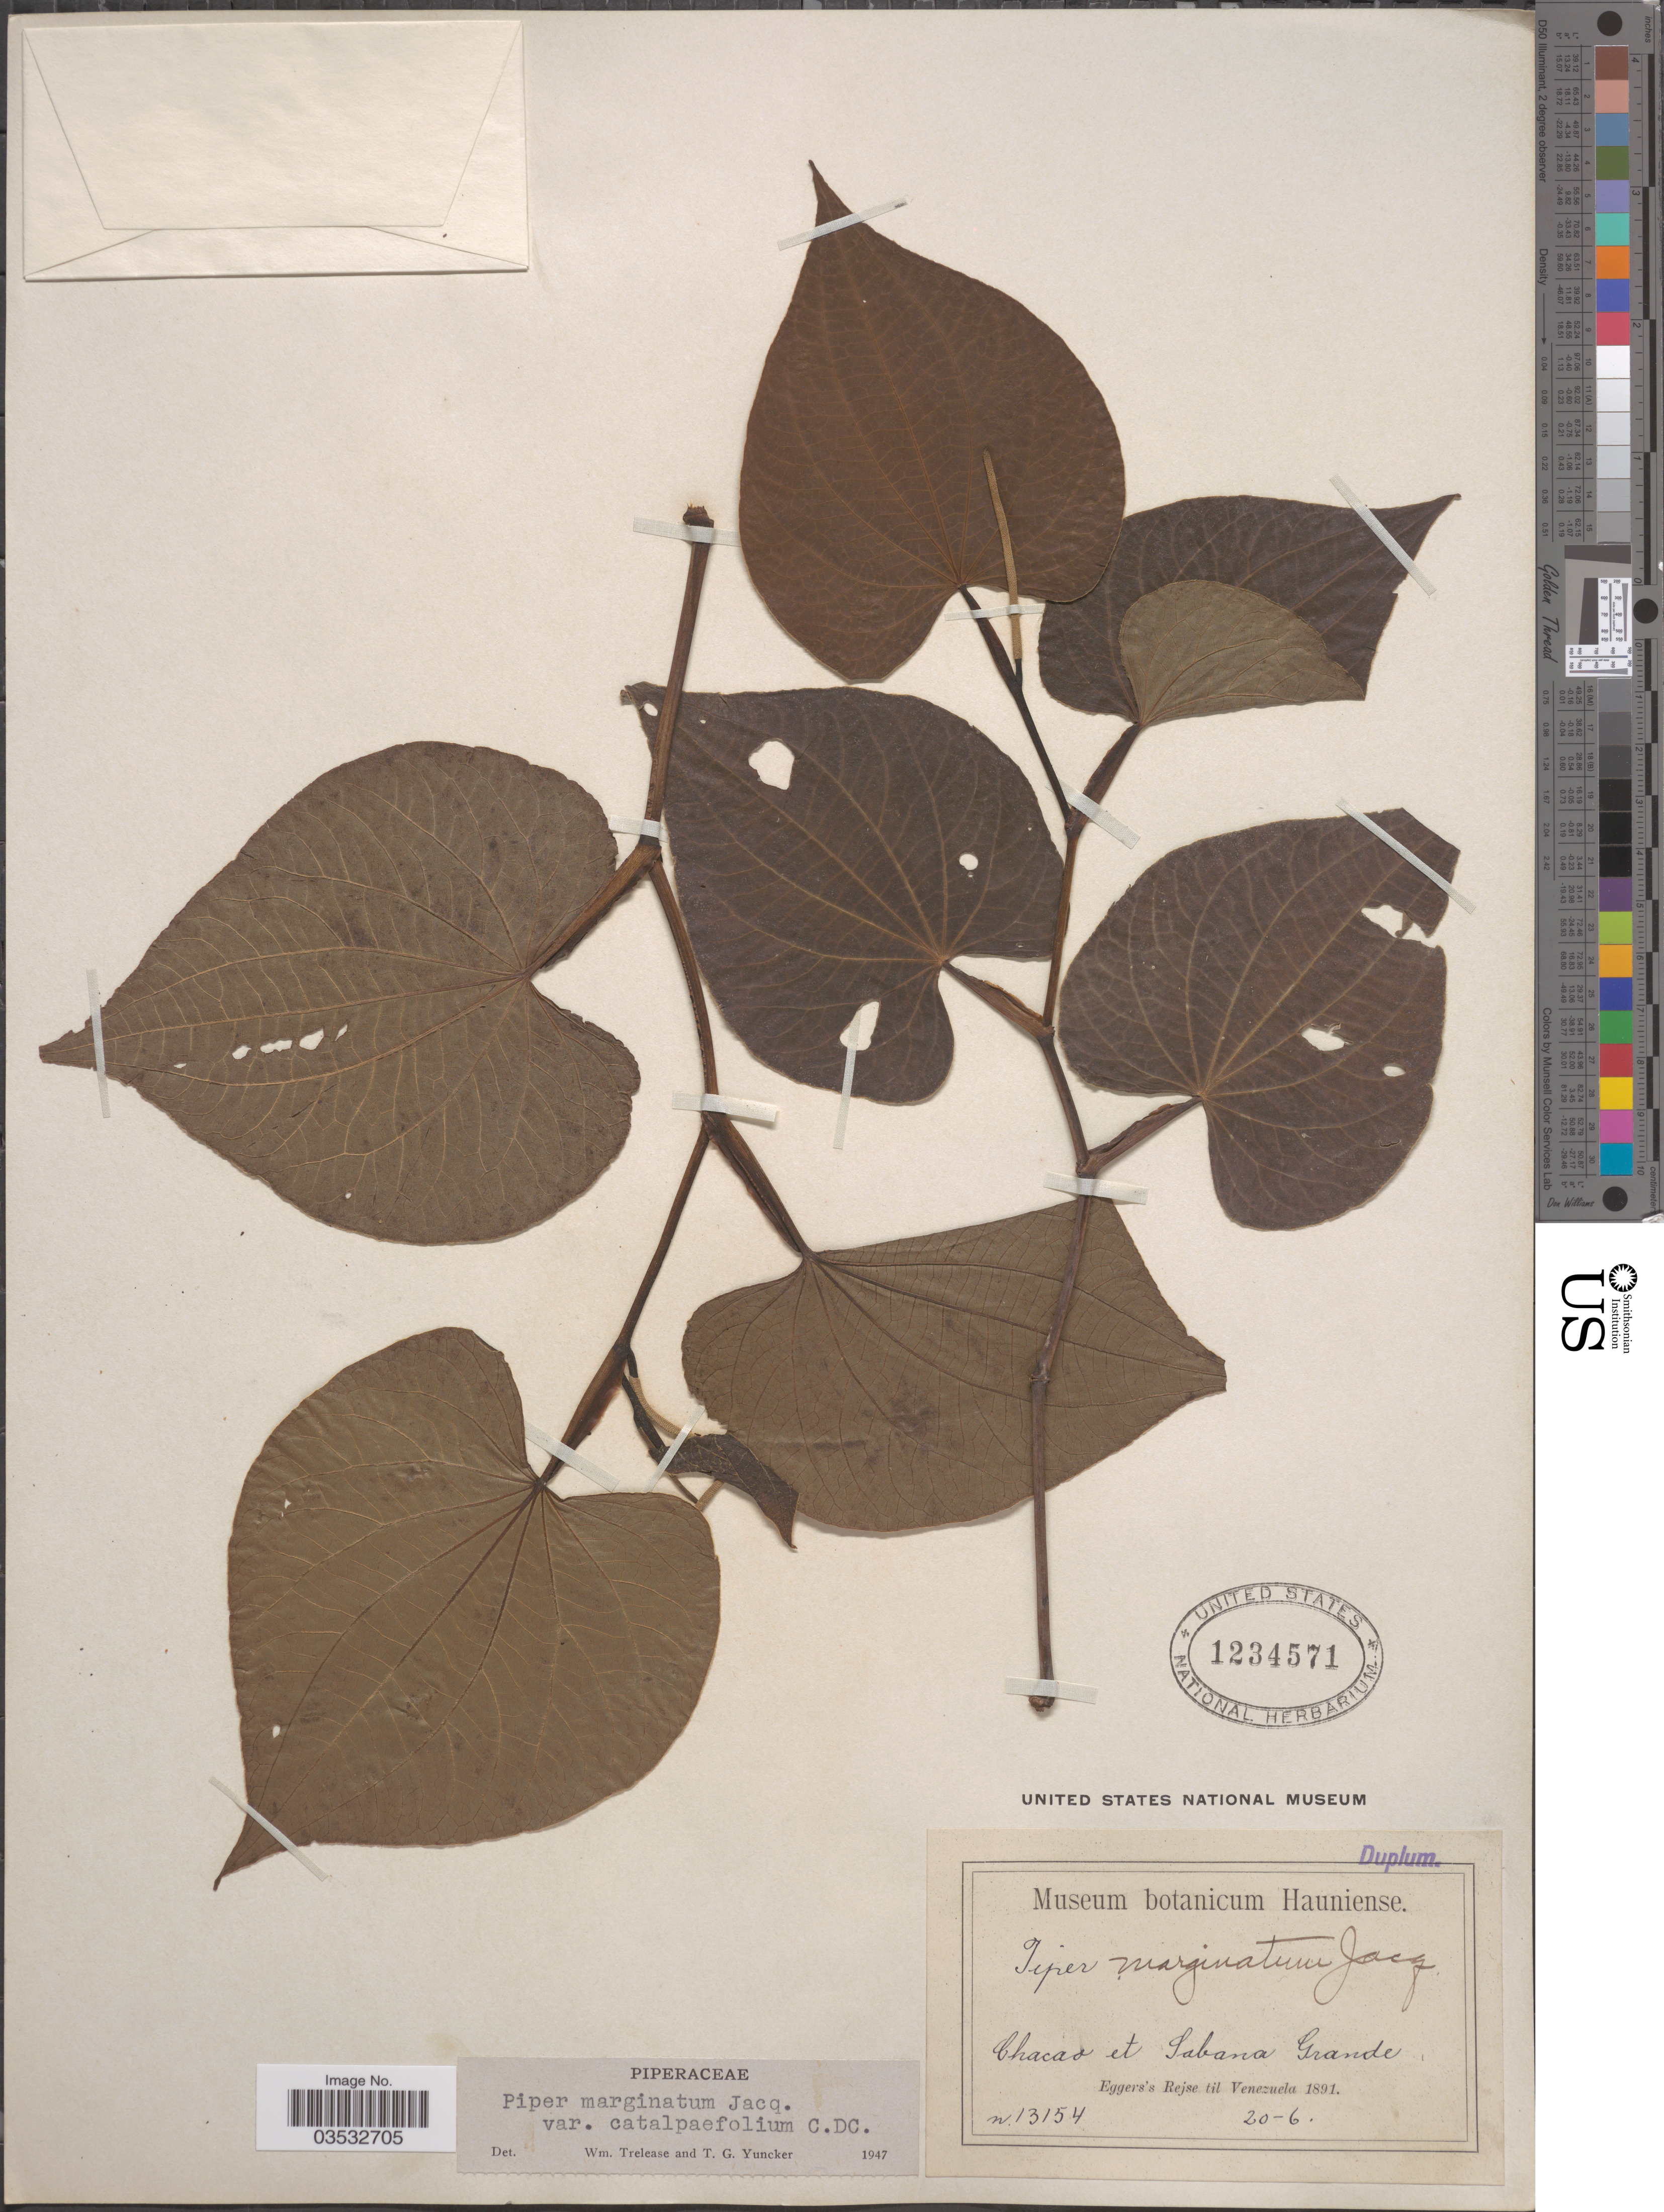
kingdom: Plantae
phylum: Tracheophyta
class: Magnoliopsida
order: Piperales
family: Piperaceae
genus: Piper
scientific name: Piper marginatum f. catalpifolium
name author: (Kunth) Steyerm.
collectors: -. Eggers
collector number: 13154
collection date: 1891-06-20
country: Venezuela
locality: Chacao et Sabana Grande.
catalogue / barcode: US 1234571